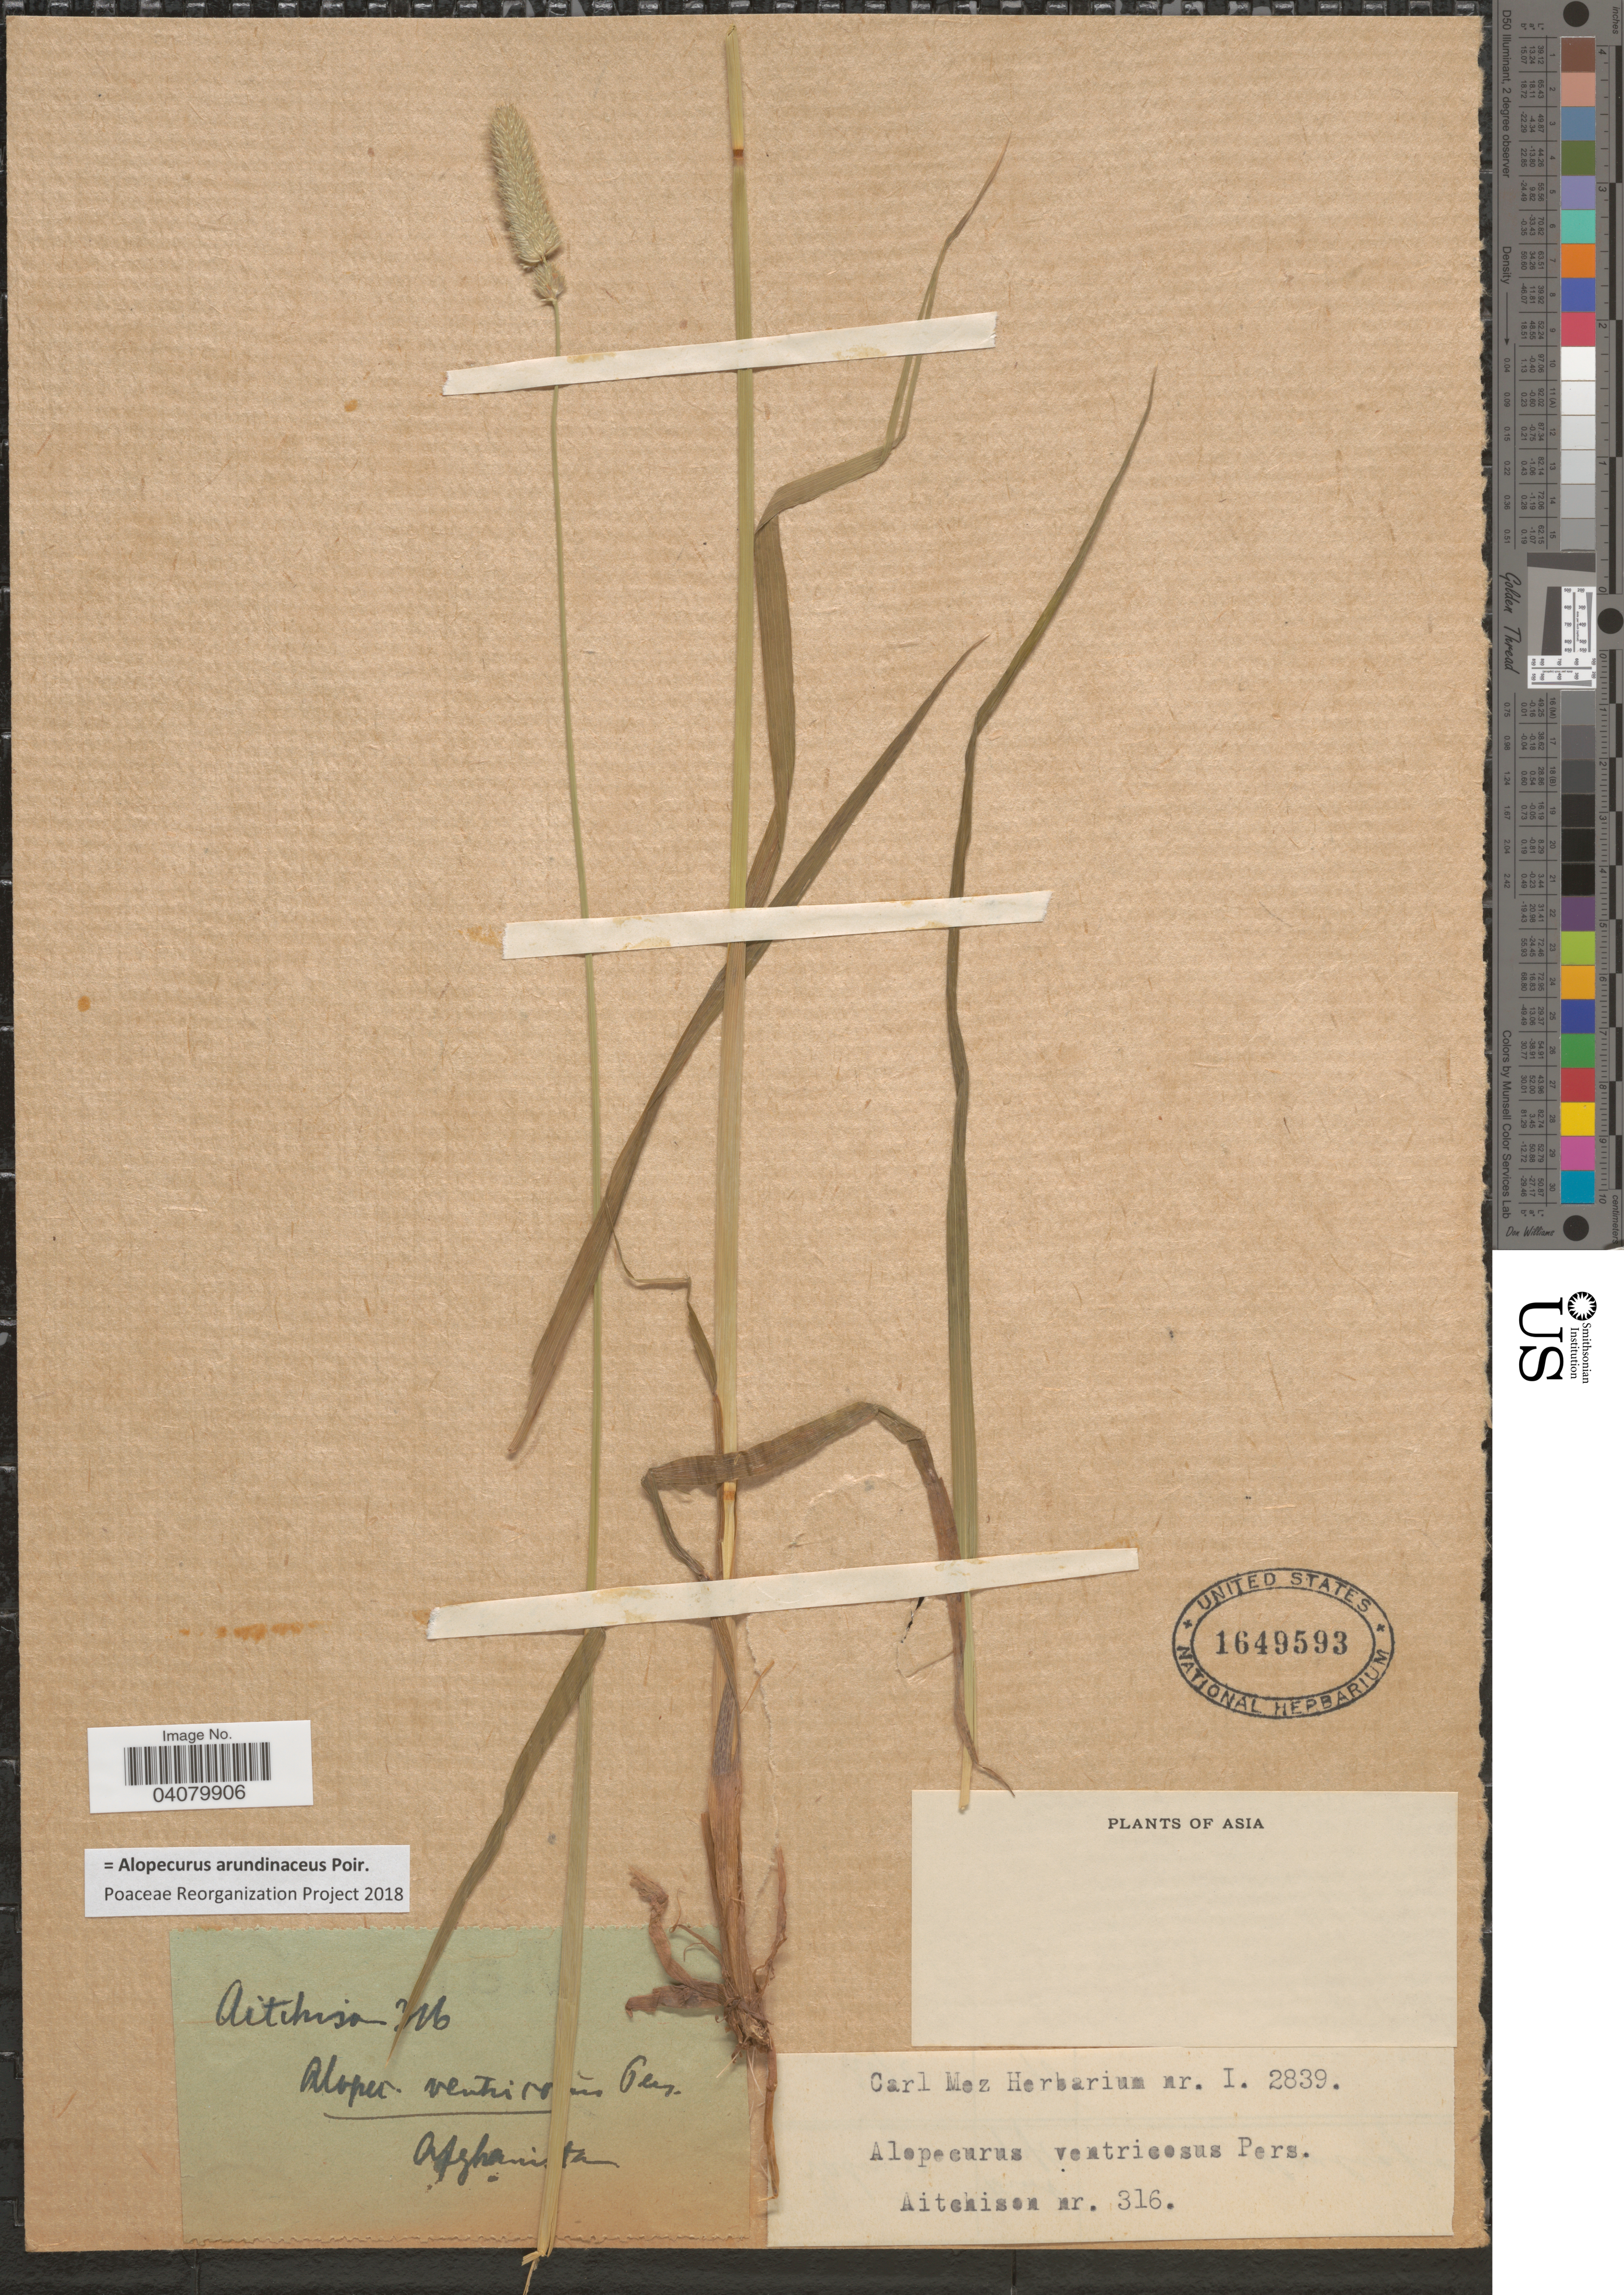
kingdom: Plantae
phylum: Tracheophyta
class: Liliopsida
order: Poales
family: Poaceae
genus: Alopecurus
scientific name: Alopecurus arundinaceus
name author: Poir.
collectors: Aitchison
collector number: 316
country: Afghanistan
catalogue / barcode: US 1649593